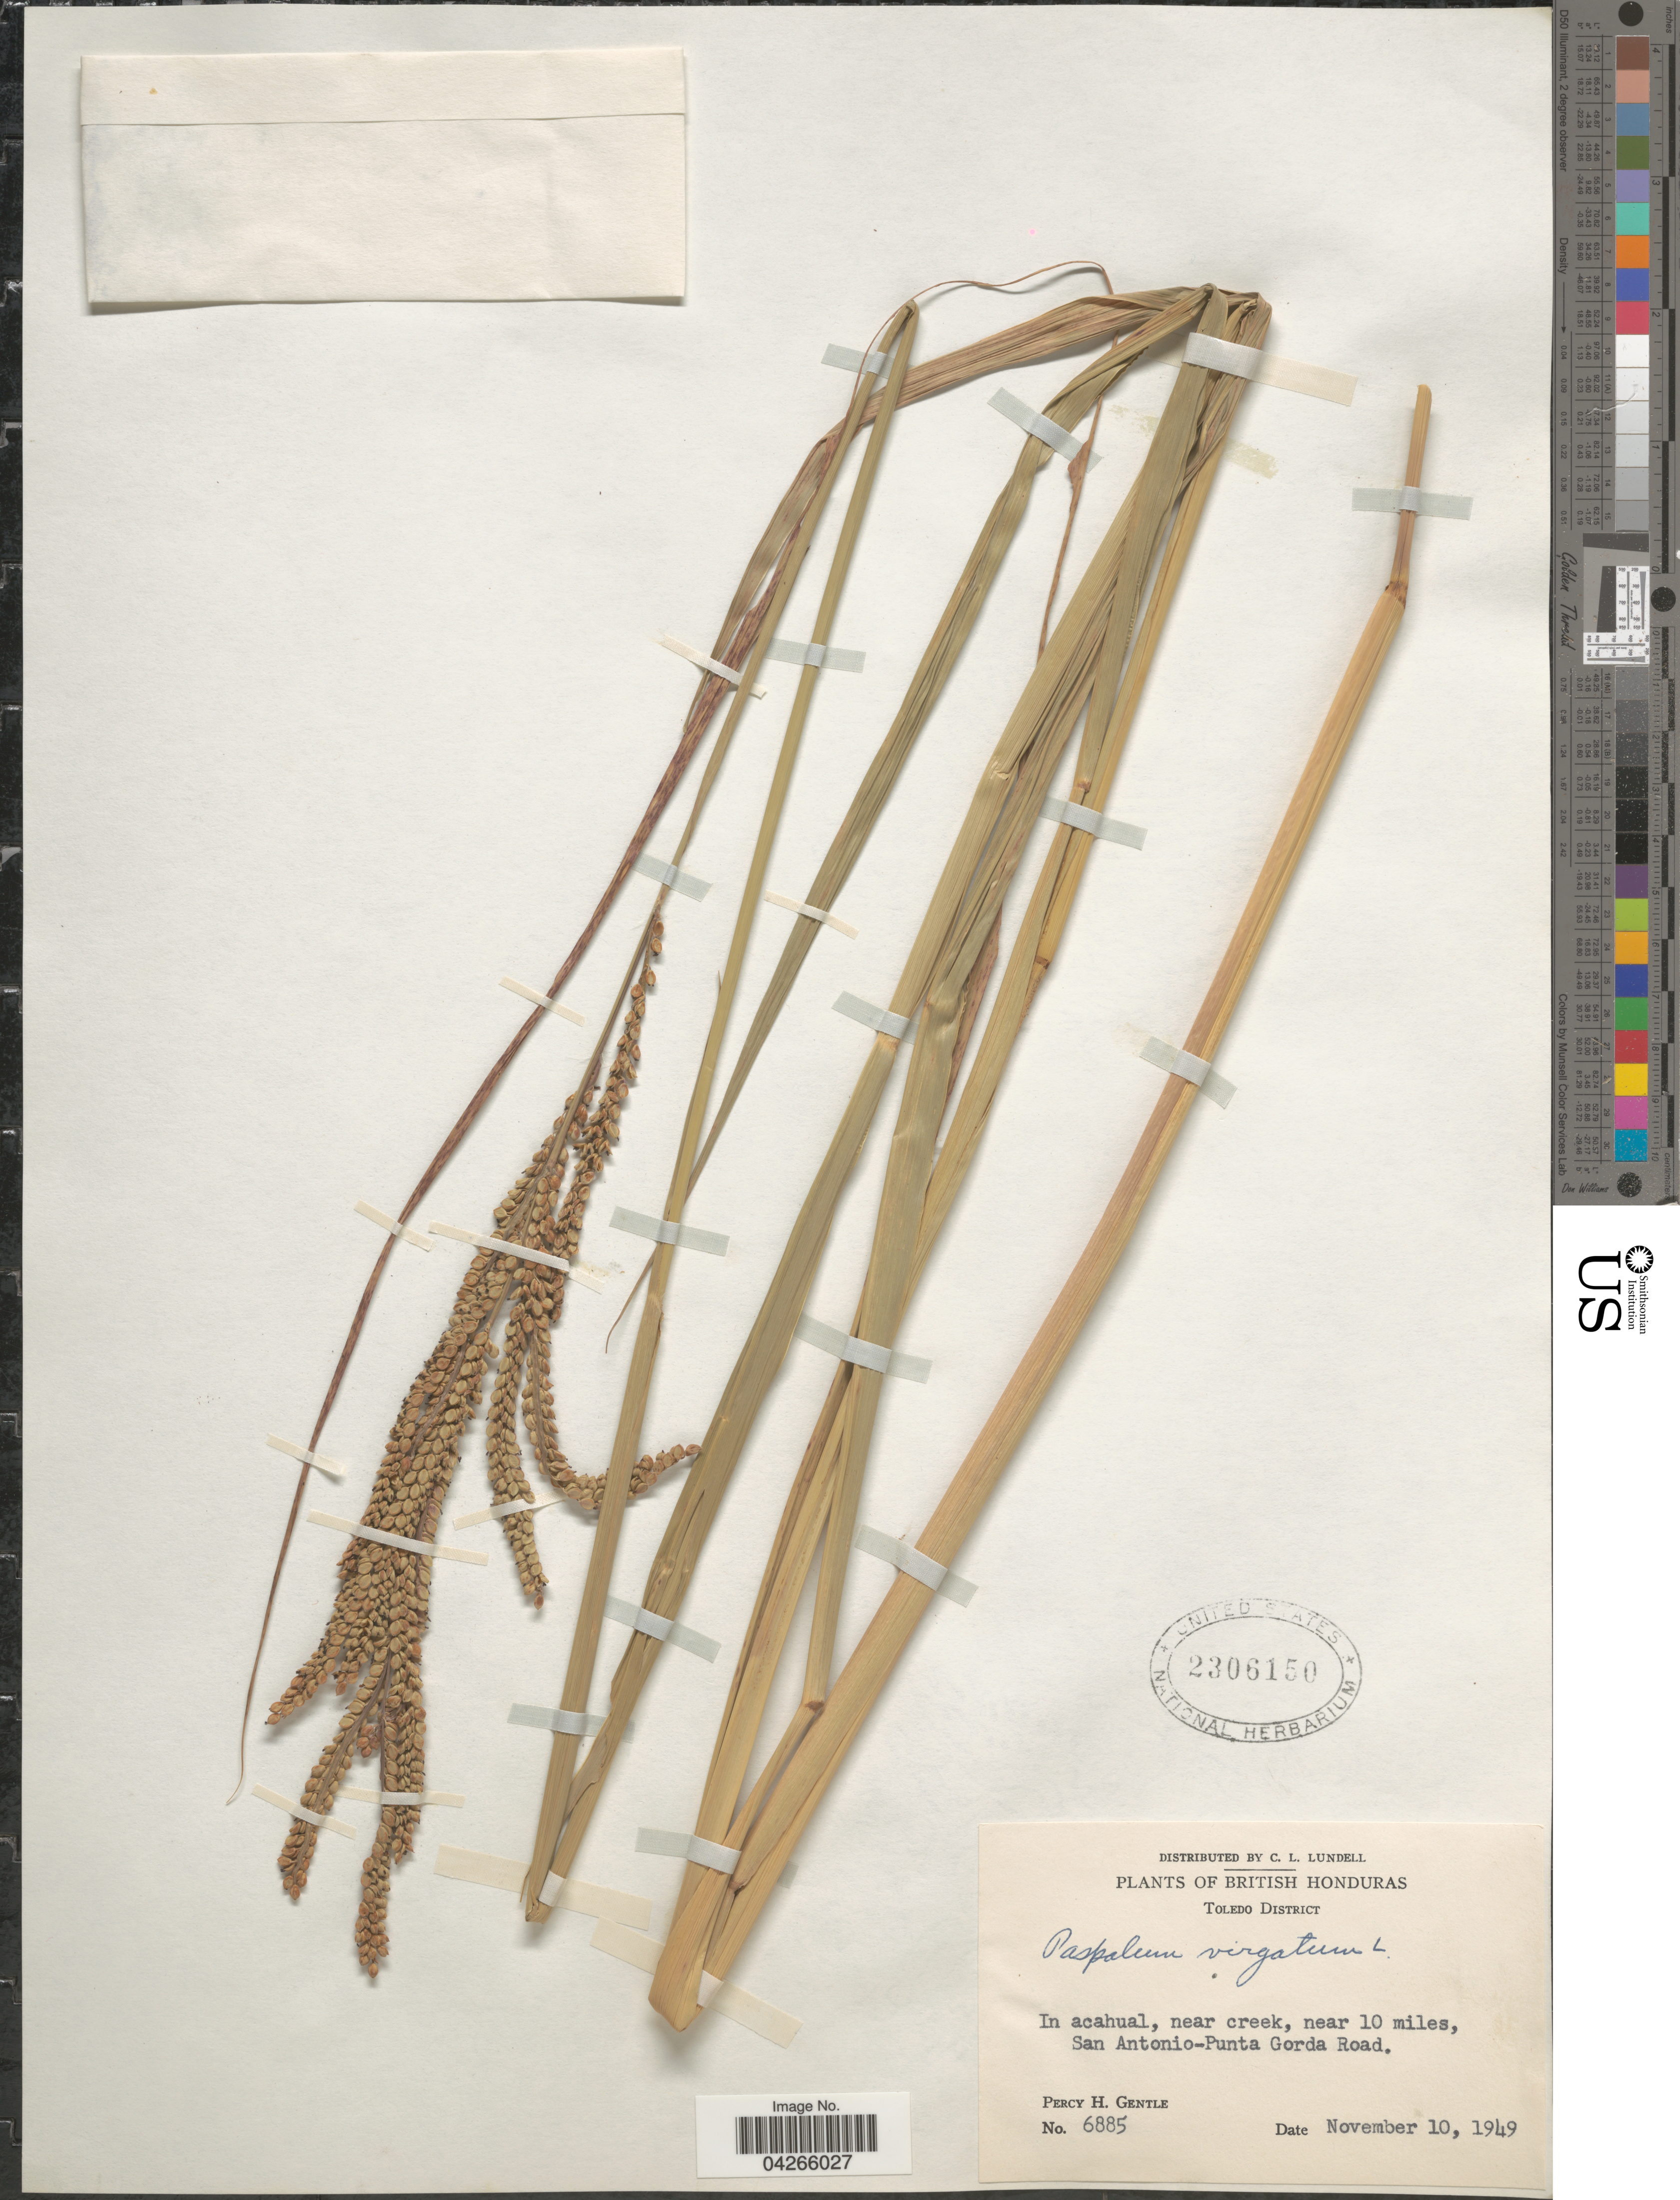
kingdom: Plantae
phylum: Tracheophyta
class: Liliopsida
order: Poales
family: Poaceae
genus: Paspalum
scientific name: Paspalum virgatum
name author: L.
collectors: P. H. Gentle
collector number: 6885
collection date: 1949-11-10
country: Belize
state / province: Toledo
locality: British Honduras. Toledo District. In acahual, near creek, near 10 miles, San Antonio-Punta Gorda Road.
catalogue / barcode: US 2306150